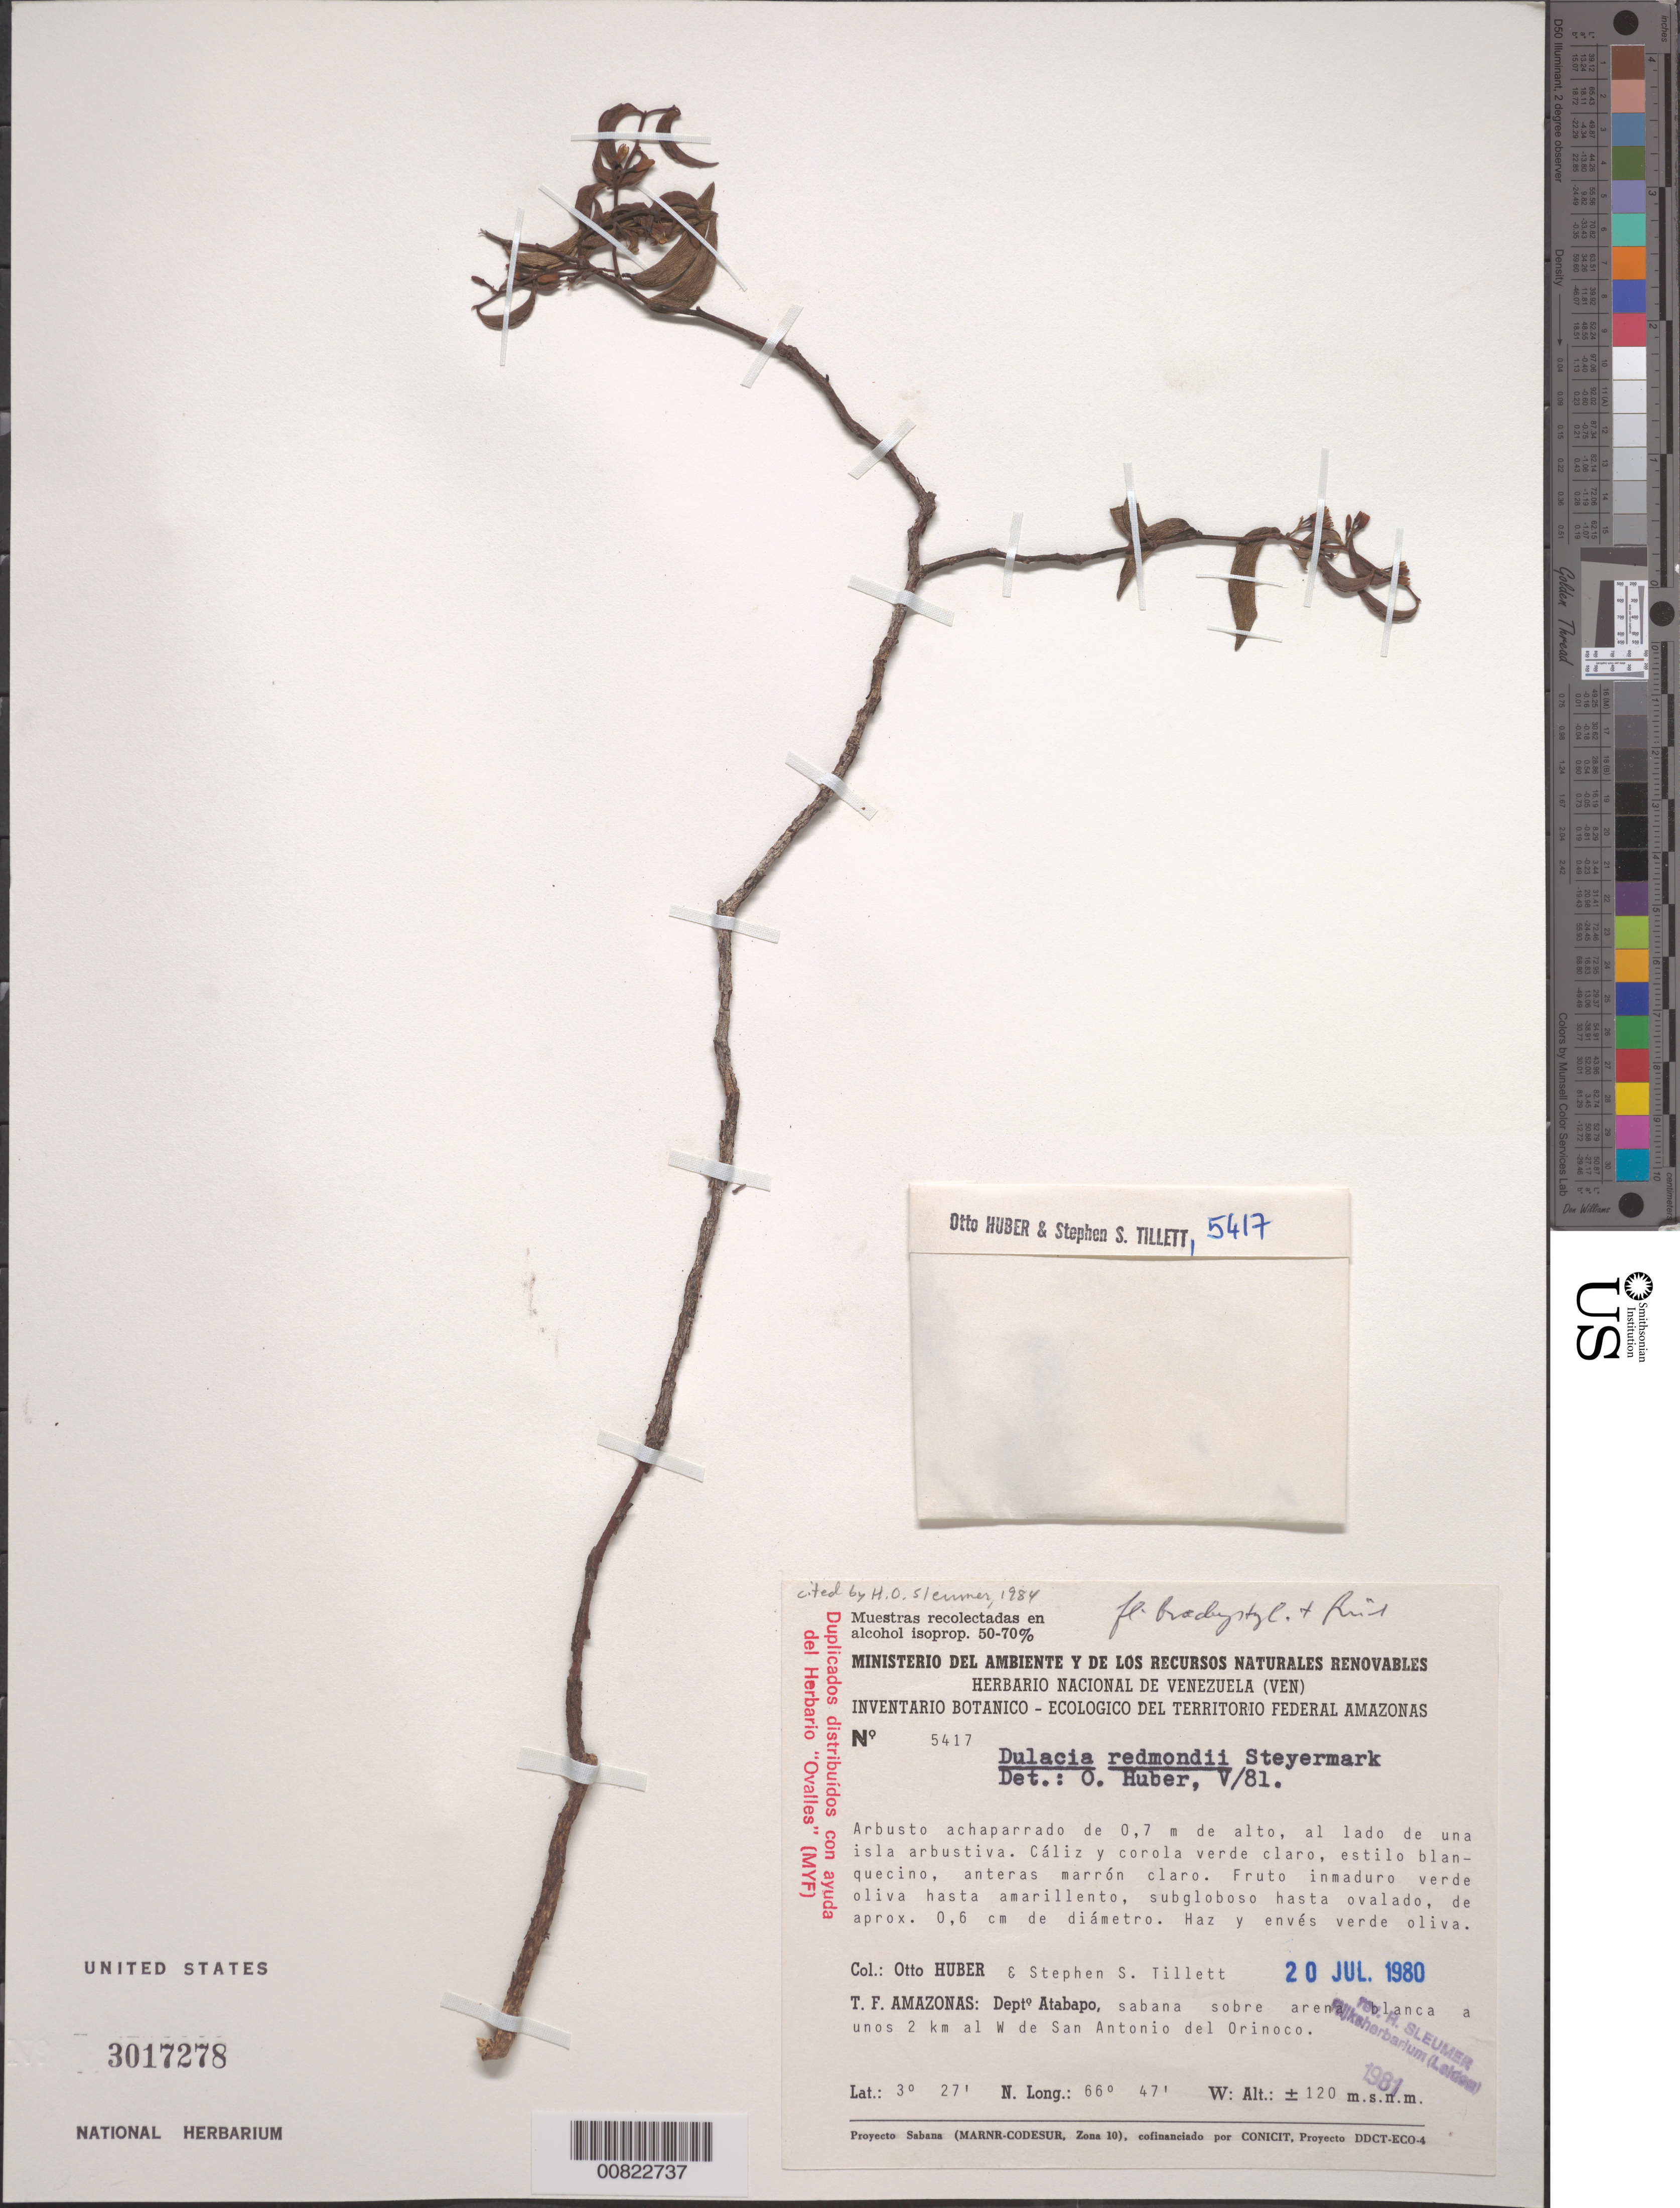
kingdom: Plantae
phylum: Tracheophyta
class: Magnoliopsida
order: Santalales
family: Olacaceae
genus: Dulacia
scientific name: Dulacia redmondii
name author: Steyerm.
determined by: Huber, Otto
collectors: O. Huber & S. S. Tillett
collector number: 5417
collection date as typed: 20-Jul-80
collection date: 1980-07-20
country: Venezuela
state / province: Amazonas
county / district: Atabapo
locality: San Antonio del Orinoco, 2 km al W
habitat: Sabana sobre arena blanca; al lado de una isla arbustiva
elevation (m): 120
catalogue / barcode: US 3017278